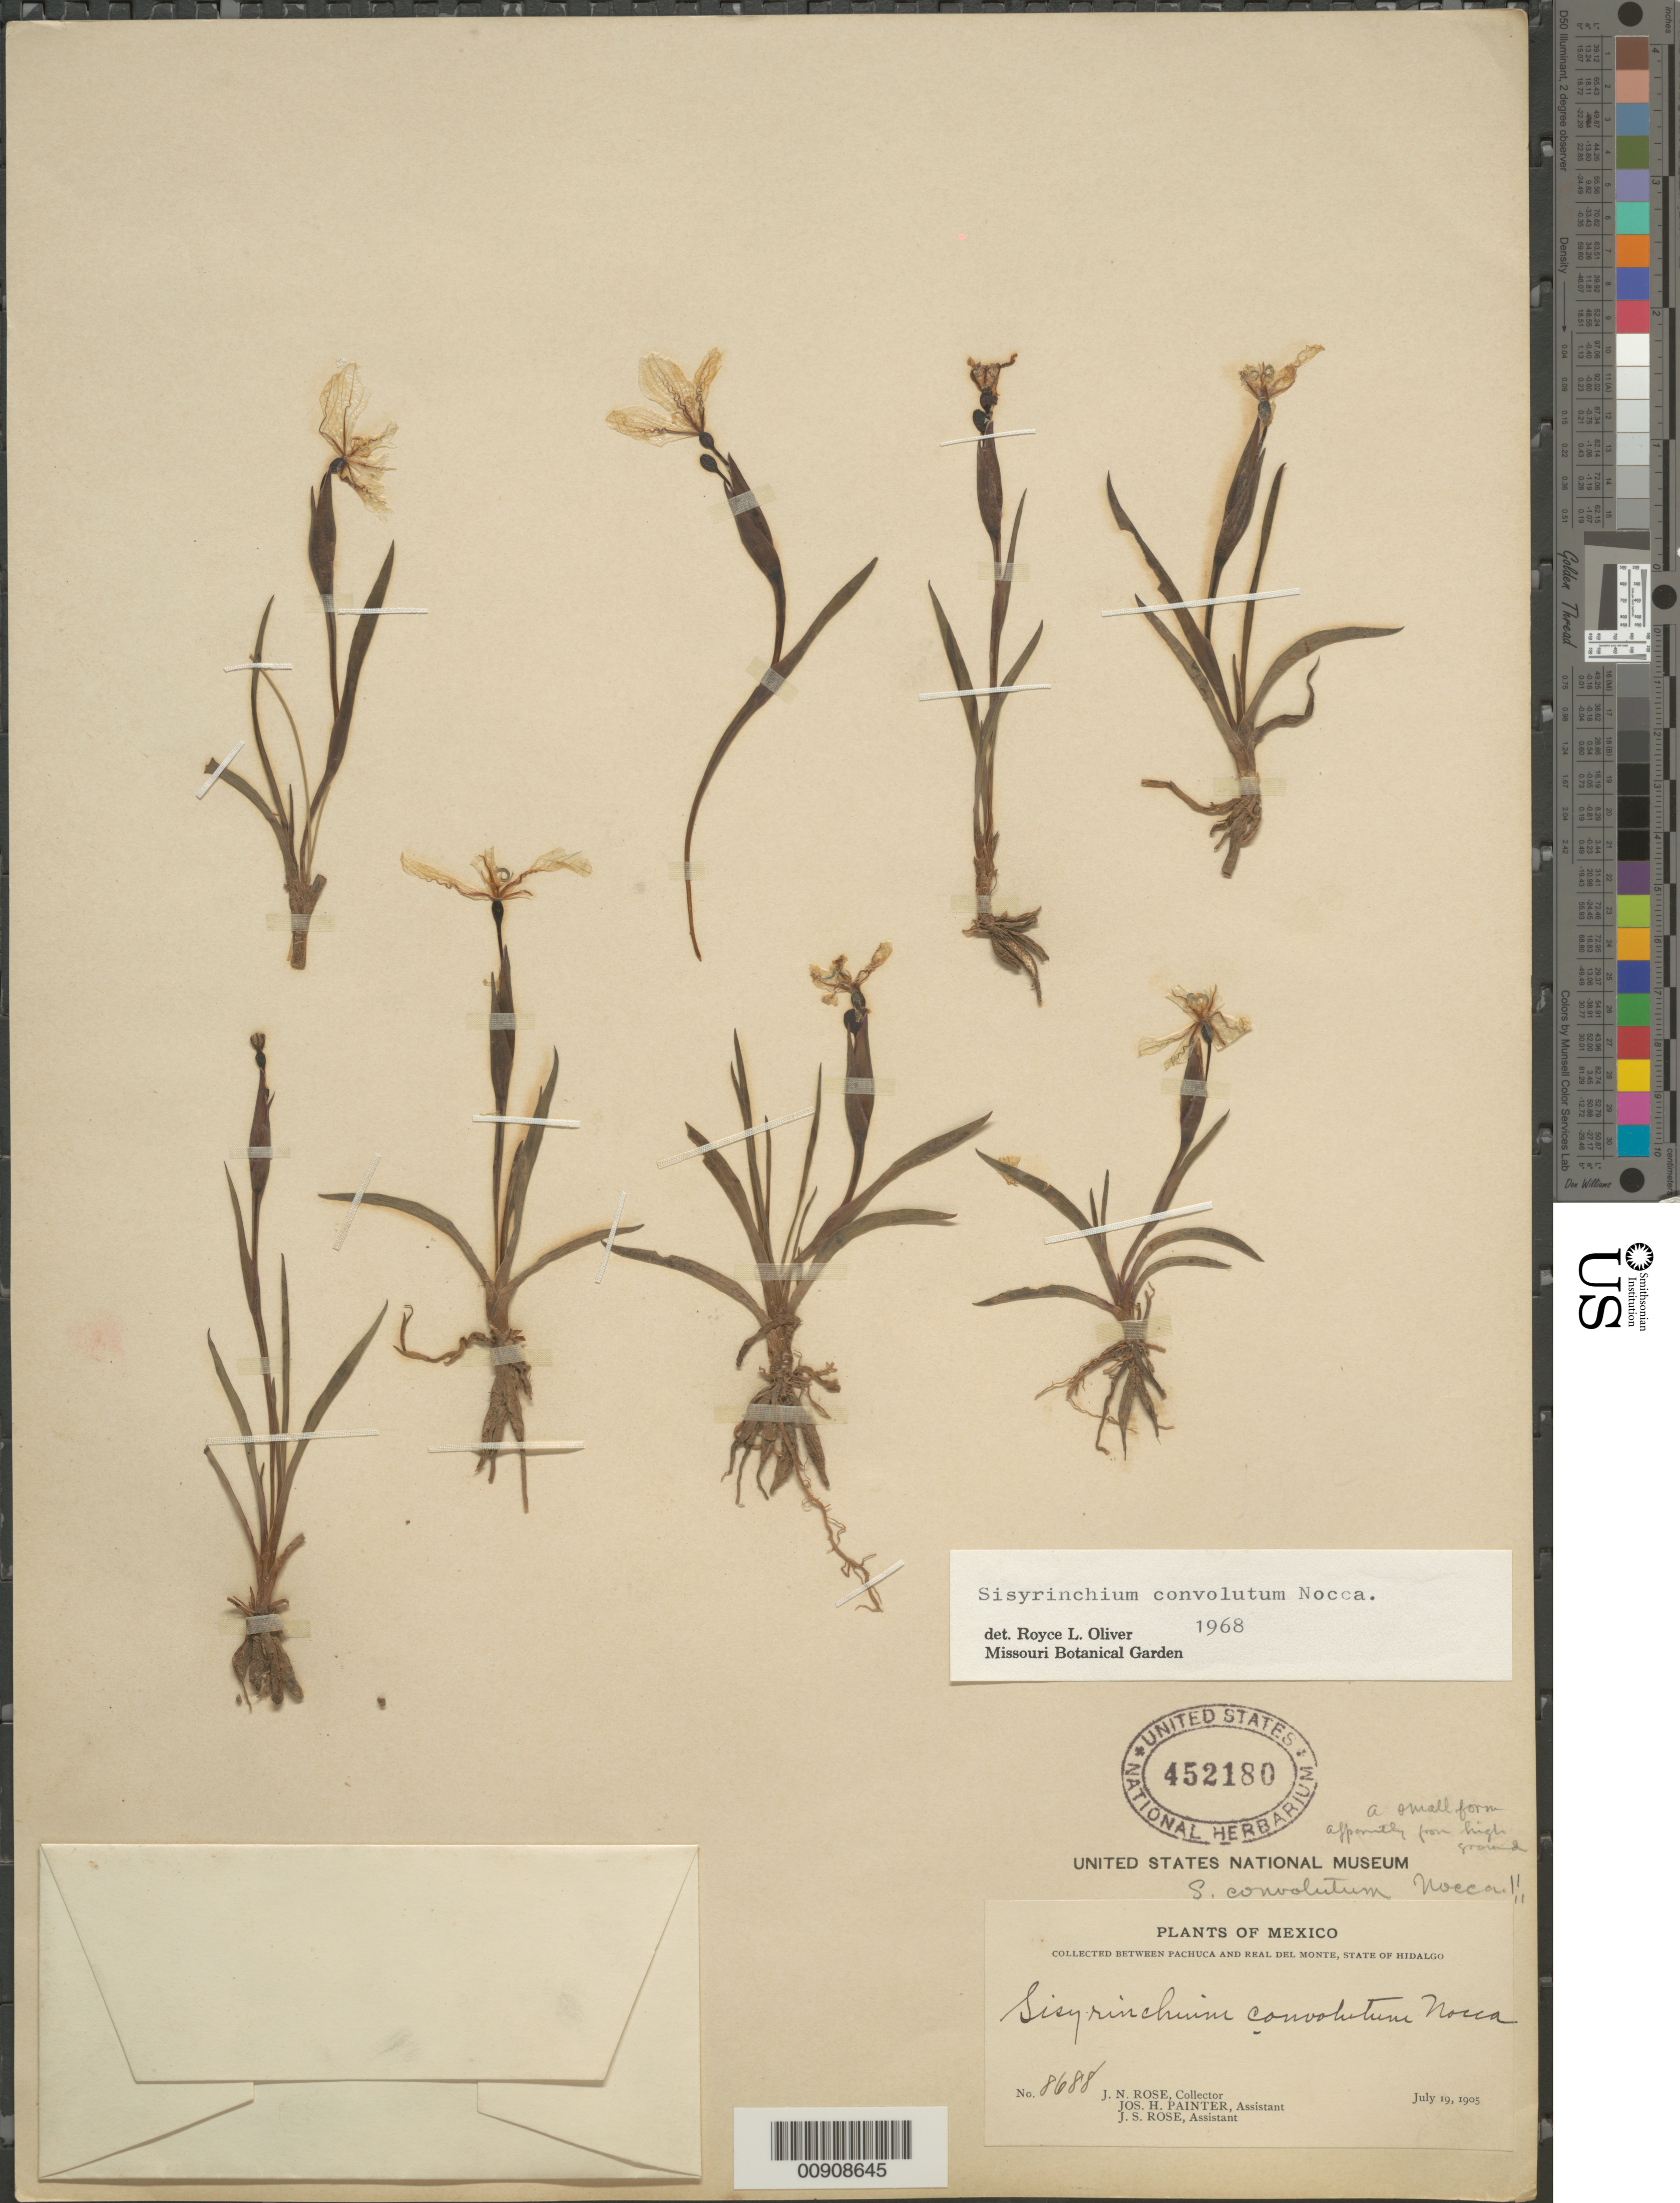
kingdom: Plantae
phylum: Tracheophyta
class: Liliopsida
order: Asparagales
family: Iridaceae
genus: Sisyrinchium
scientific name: Sisyrinchium convolutum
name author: Nocca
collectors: J. N. Rose, J. H. Painter & J. S. Rose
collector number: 8688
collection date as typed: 19 Jul 1905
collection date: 1905-07-19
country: Mexico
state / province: Hidalgo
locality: Between Pachuca and Real del Monte, State of Hidalgo.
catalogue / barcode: US 452180